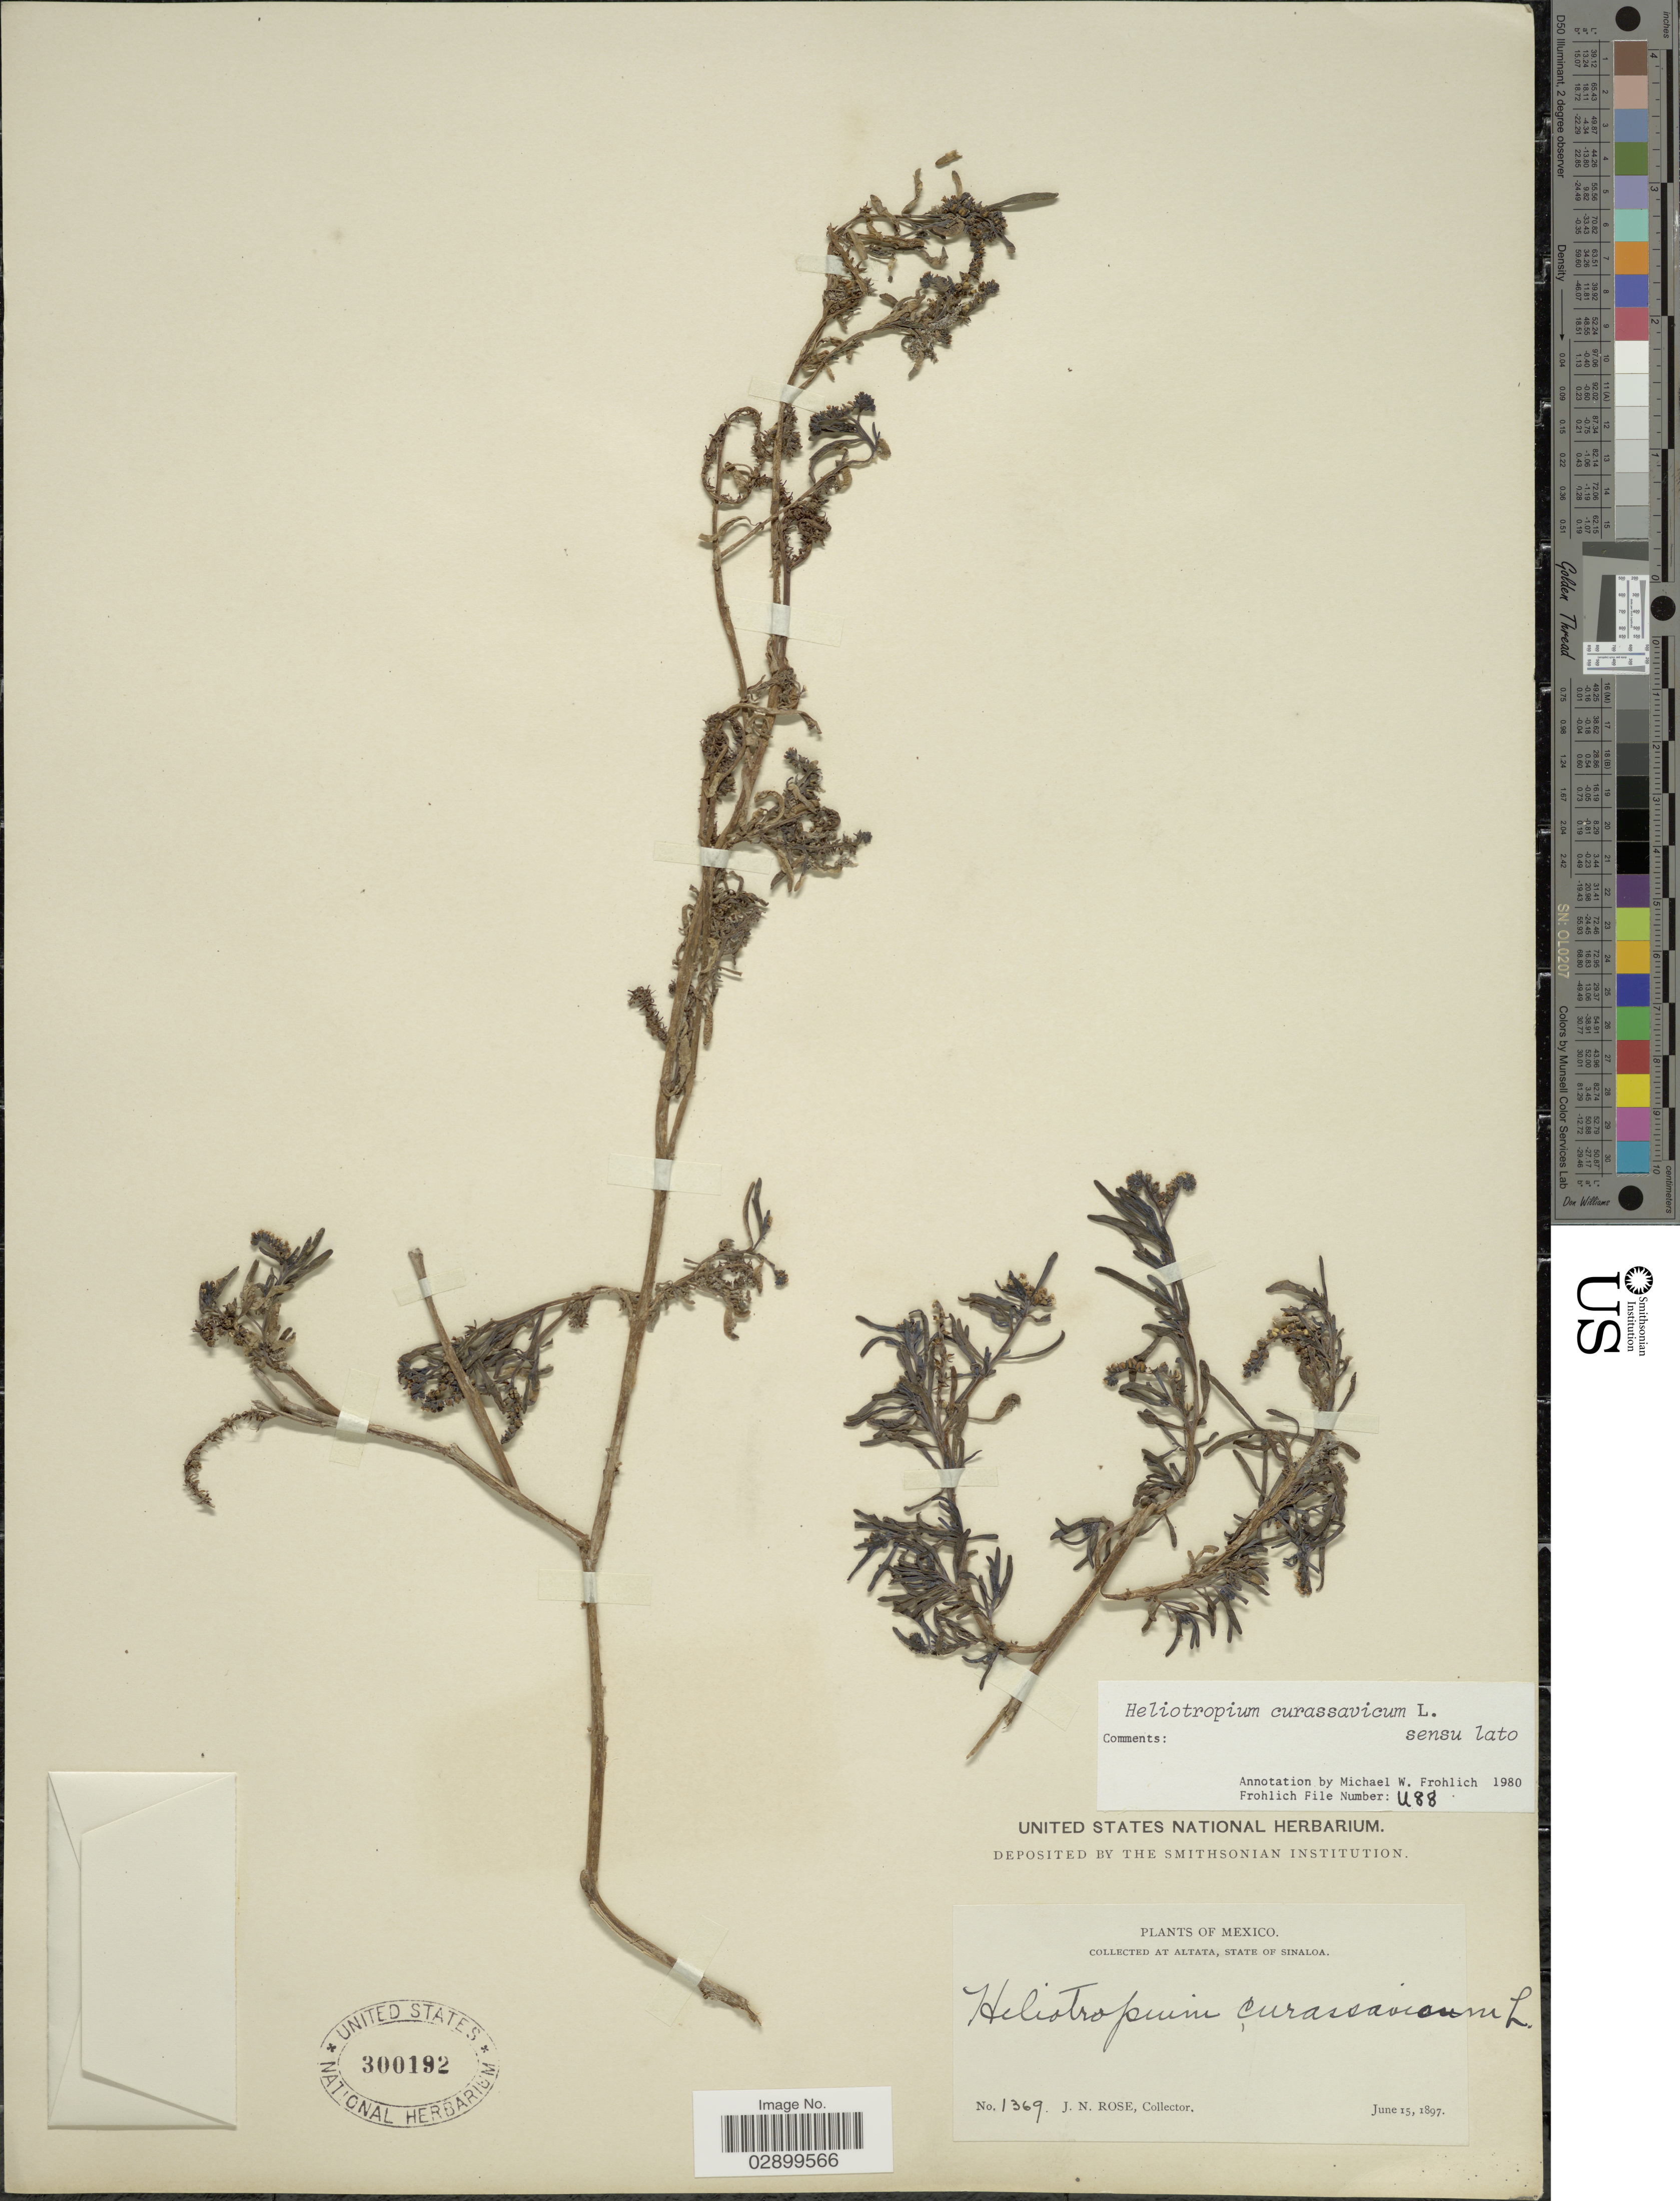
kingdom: Plantae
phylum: Tracheophyta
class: Magnoliopsida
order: Boraginales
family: Heliotropiaceae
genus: Heliotropium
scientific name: Heliotropium curassavicum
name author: L.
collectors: J. N. Rose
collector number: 1369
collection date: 1897-06-15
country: Mexico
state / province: Sinaloa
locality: At Altata.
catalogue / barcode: US 300192